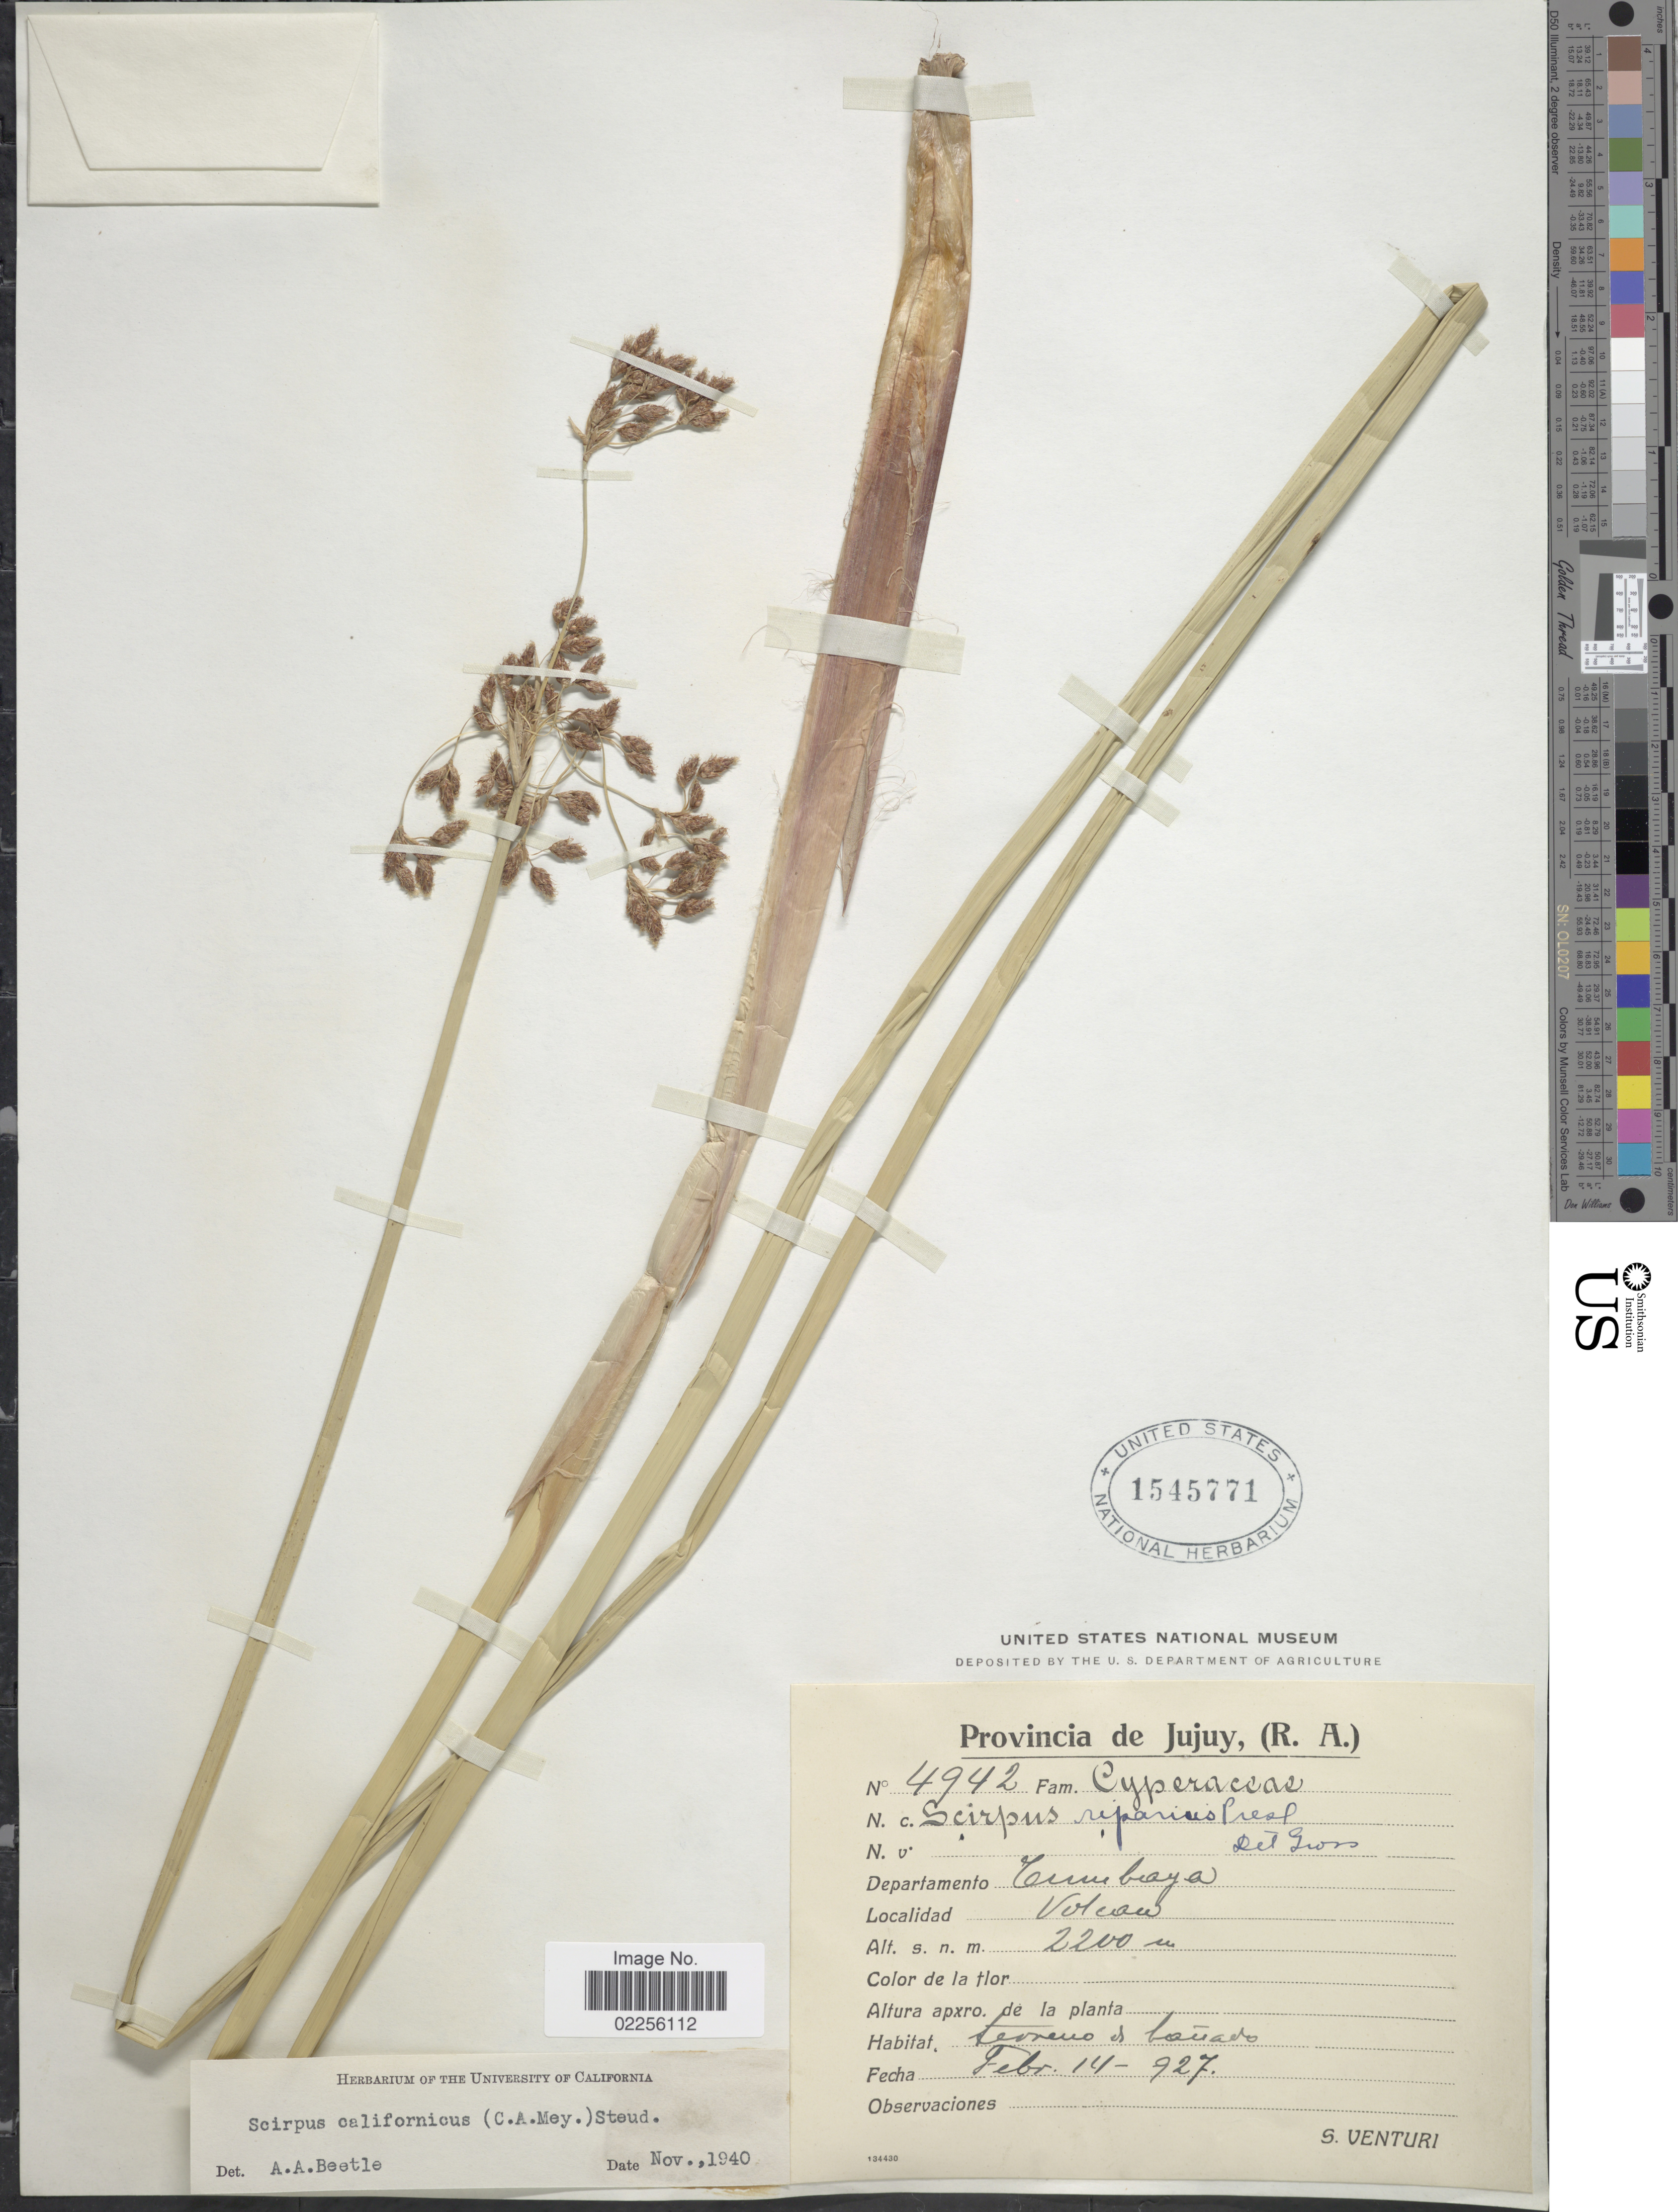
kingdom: Plantae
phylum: Tracheophyta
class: Liliopsida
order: Poales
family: Cyperaceae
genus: Schoenoplectus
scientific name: Schoenoplectus californicus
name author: (C.A. Mey.) Soják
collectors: S. Venturi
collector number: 4942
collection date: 1927-02-14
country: Argentina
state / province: Jujuy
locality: (R.A.) Departamenti Tumbaya, Volcan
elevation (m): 2200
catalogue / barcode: US 1545771